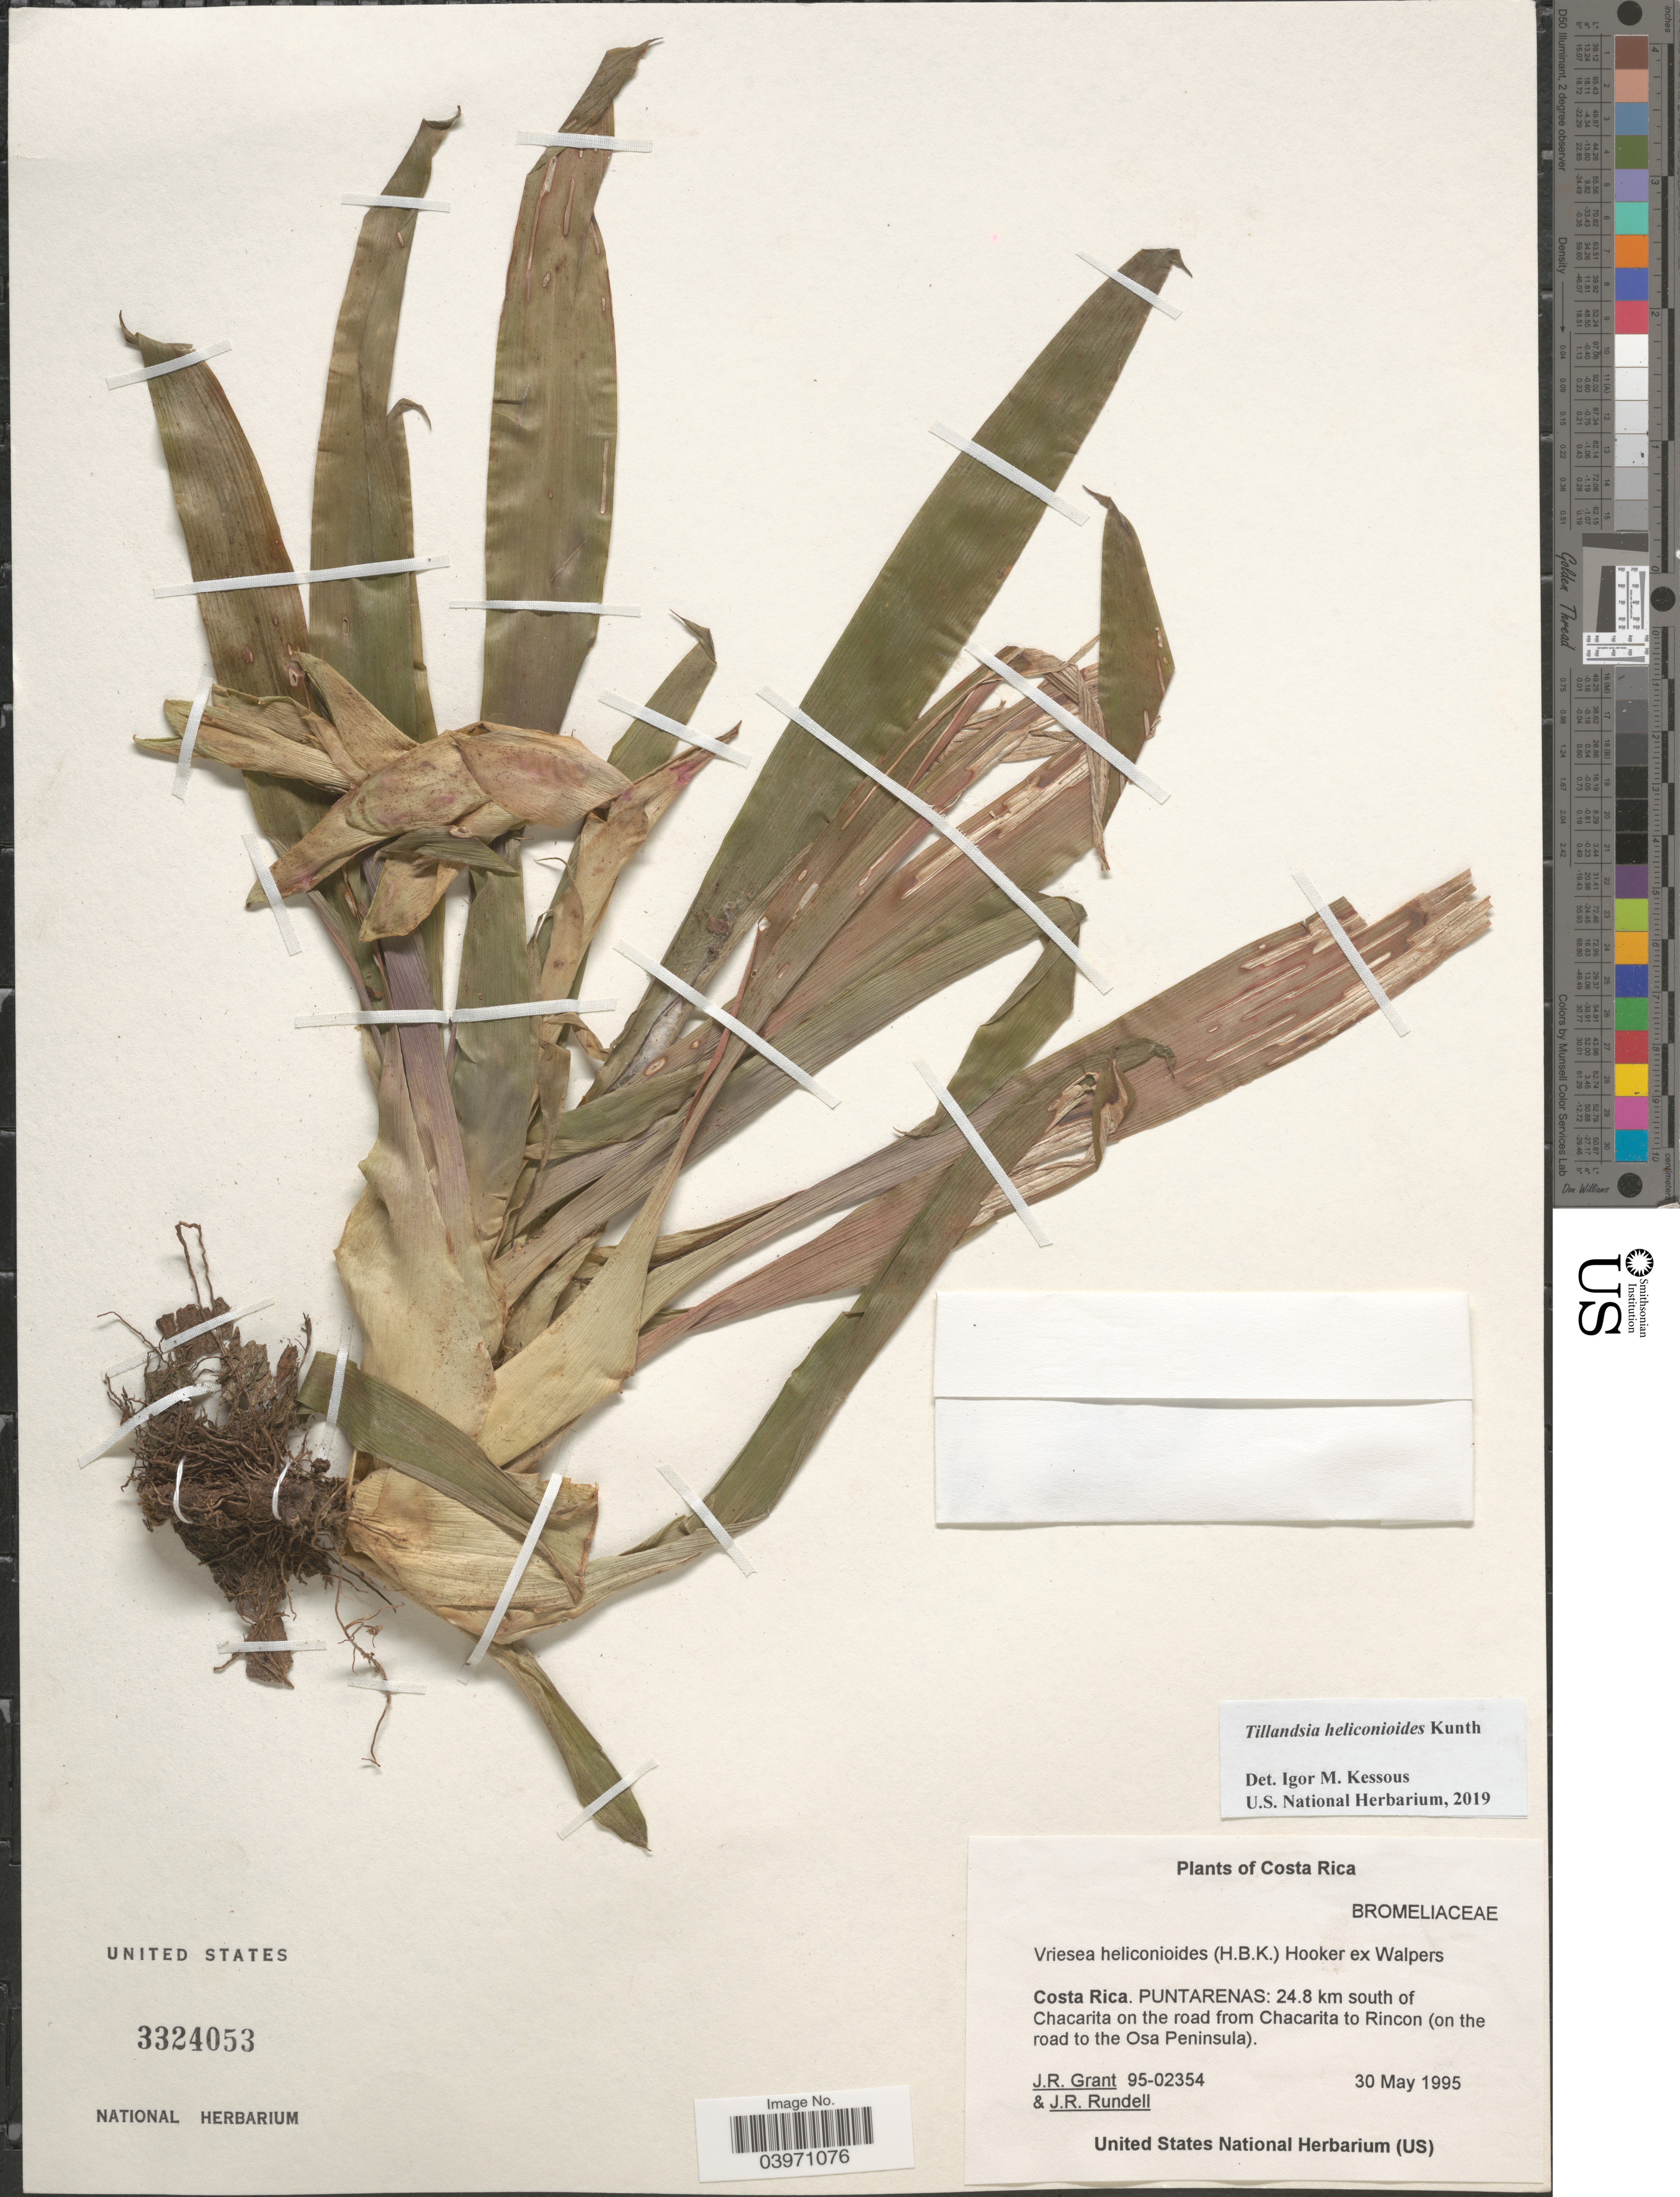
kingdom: Plantae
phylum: Tracheophyta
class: Liliopsida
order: Poales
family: Bromeliaceae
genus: Tillandsia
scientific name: Tillandsia heliconioides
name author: Kunth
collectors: J. Grant & J. R. Rundell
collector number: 95-02354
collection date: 1995-05-30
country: Costa Rica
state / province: Puntarenas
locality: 24.8 km south of Chacarita on the road from Chacarita to Rincon (on the road to the Osa Peninsula).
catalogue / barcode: US 3324053